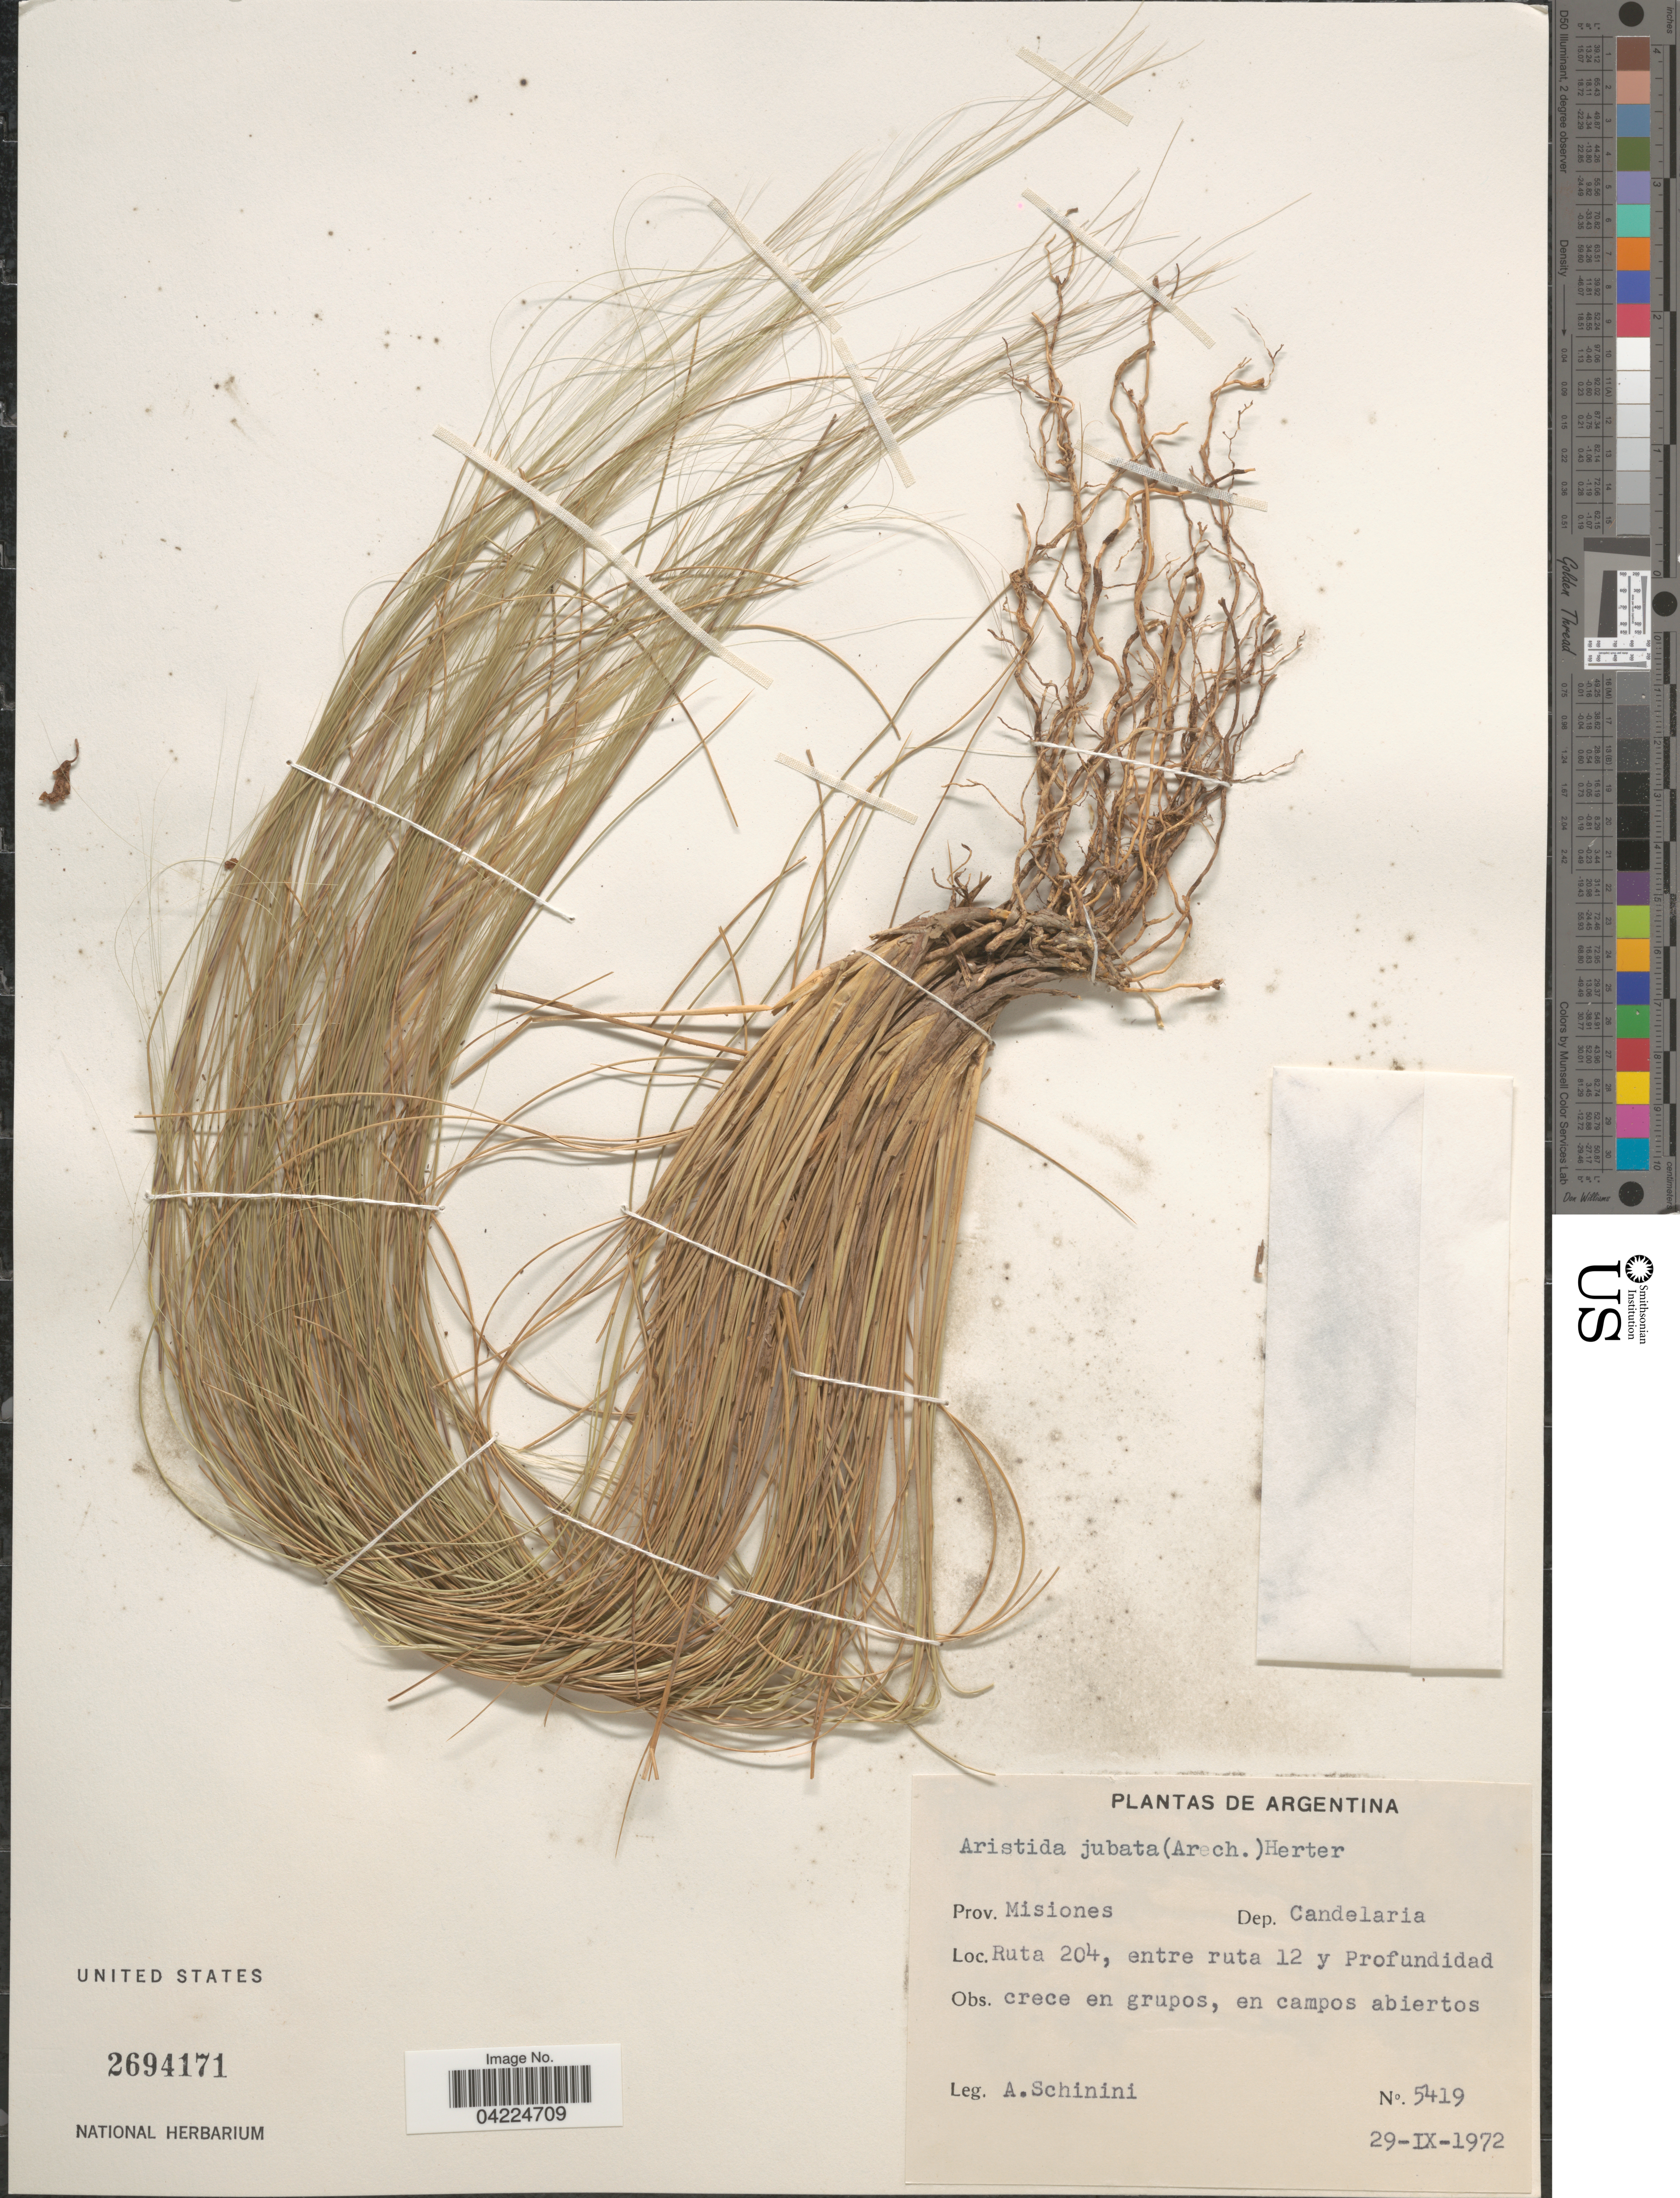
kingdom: Plantae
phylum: Tracheophyta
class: Liliopsida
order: Poales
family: Poaceae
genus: Aristida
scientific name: Aristida jubata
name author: (Arechav.) Herter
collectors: A. Schinini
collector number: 5419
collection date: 1972-09-29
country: Argentina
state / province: Misiones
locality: Dep. Candelaria. Ruta 204, entre ruta 12 y Profundidad.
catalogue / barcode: US 2694171